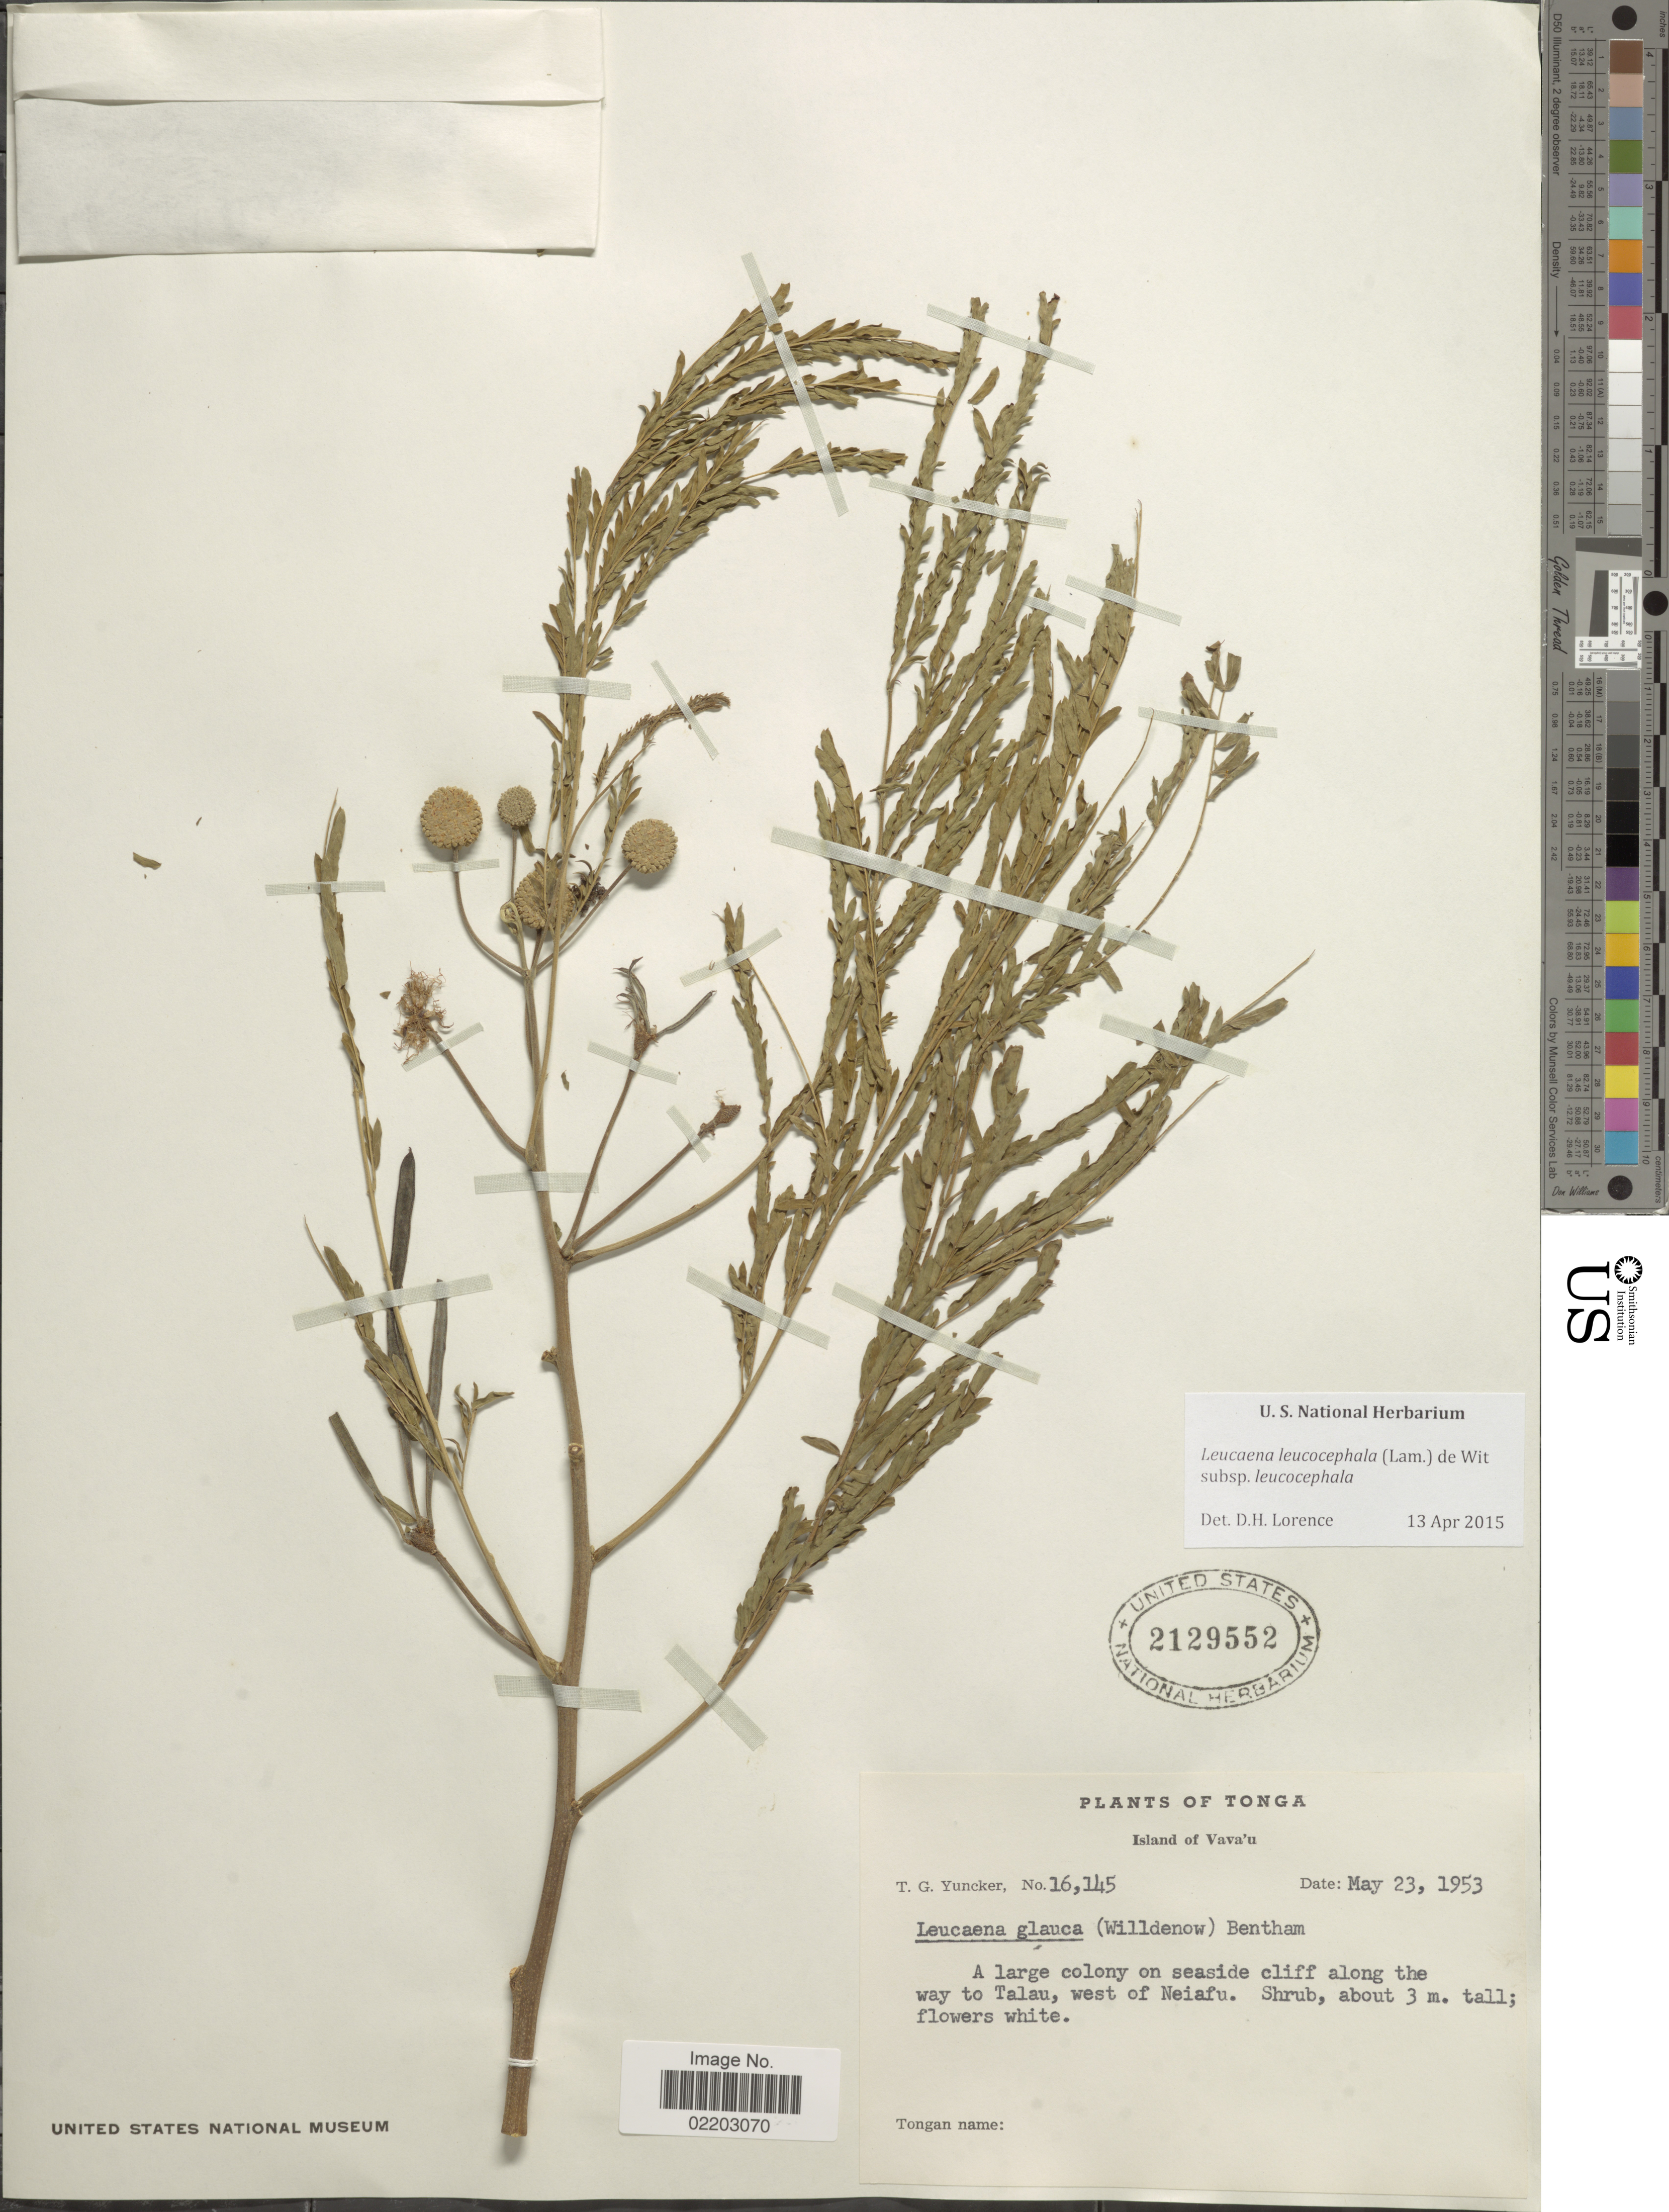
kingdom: Plantae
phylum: Tracheophyta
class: Magnoliopsida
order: Fabales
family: Fabaceae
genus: Leucaena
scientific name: Leucaena leucocephala subsp. leucocephala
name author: (Lam.) de Wit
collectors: T. G. Yuncker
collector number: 16145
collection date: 1953-05-23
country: Tonga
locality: Tonga, Island of Vavau.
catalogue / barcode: US 2129552